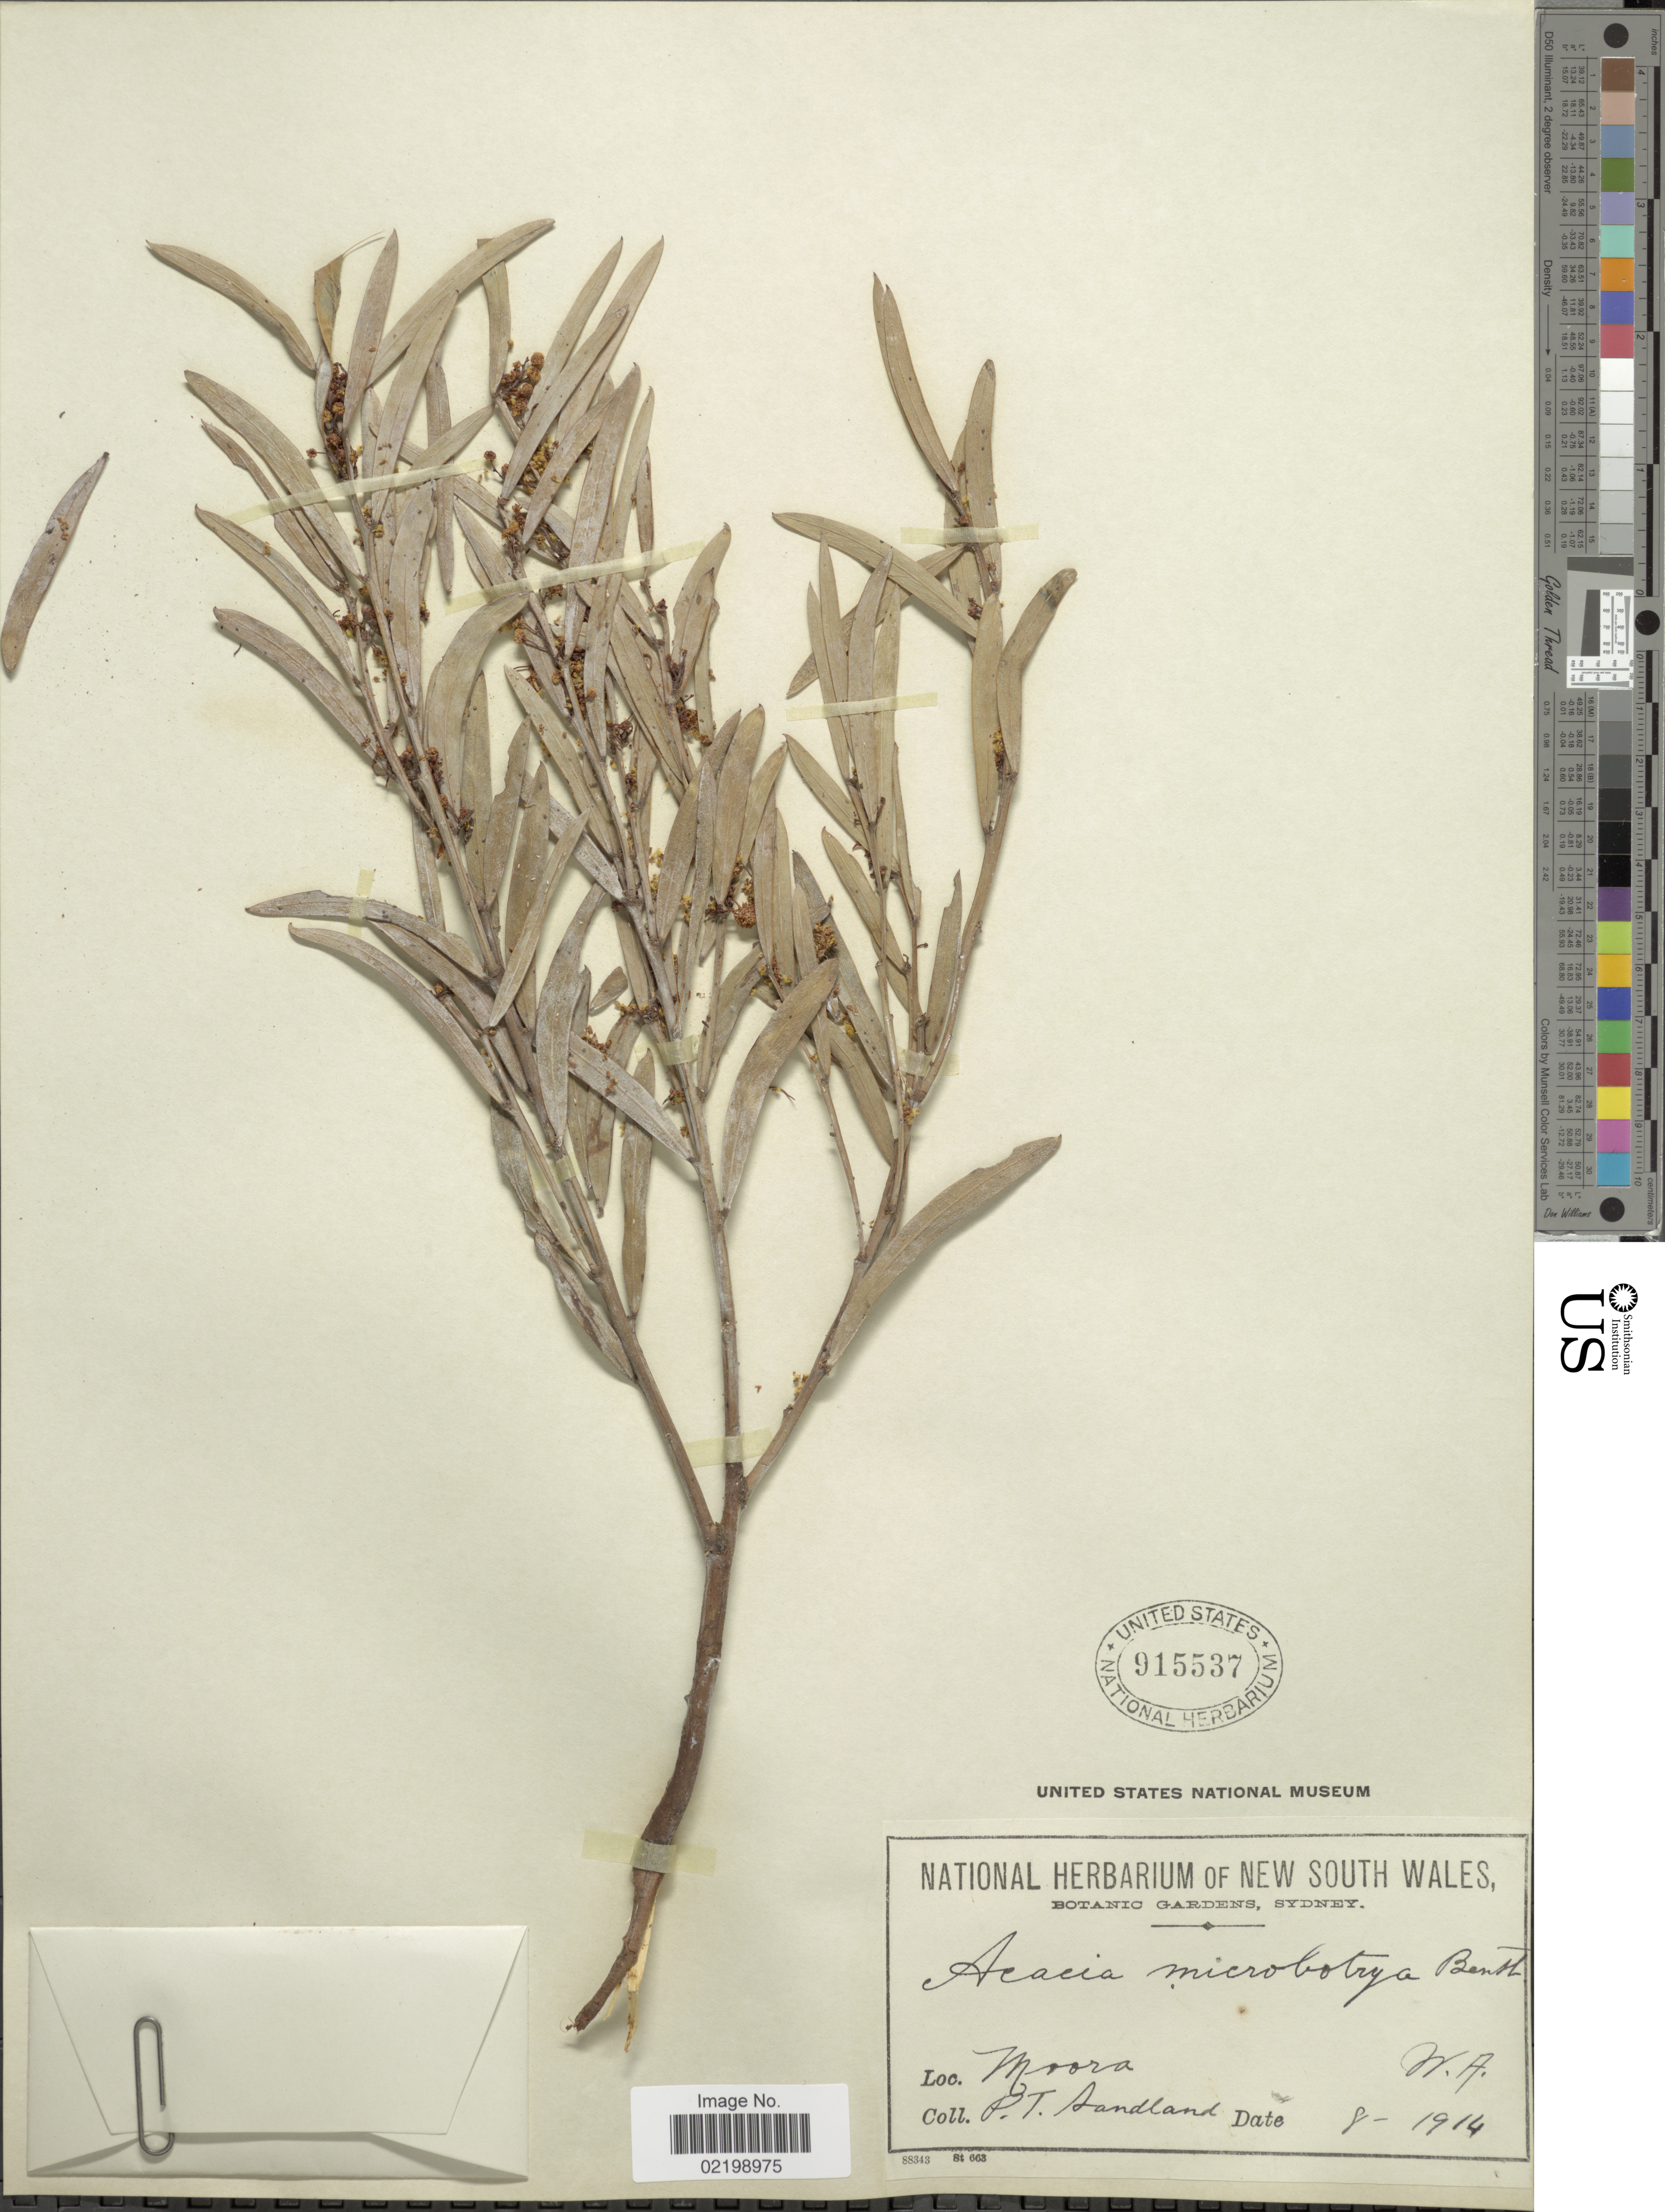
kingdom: Plantae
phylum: Tracheophyta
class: Magnoliopsida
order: Fabales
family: Fabaceae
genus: Acacia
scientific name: Acacia microbotrya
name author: Benth.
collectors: P. Sandland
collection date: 1914-08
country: Australia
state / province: Western Australia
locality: Moora, W.A.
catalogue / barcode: US 915537